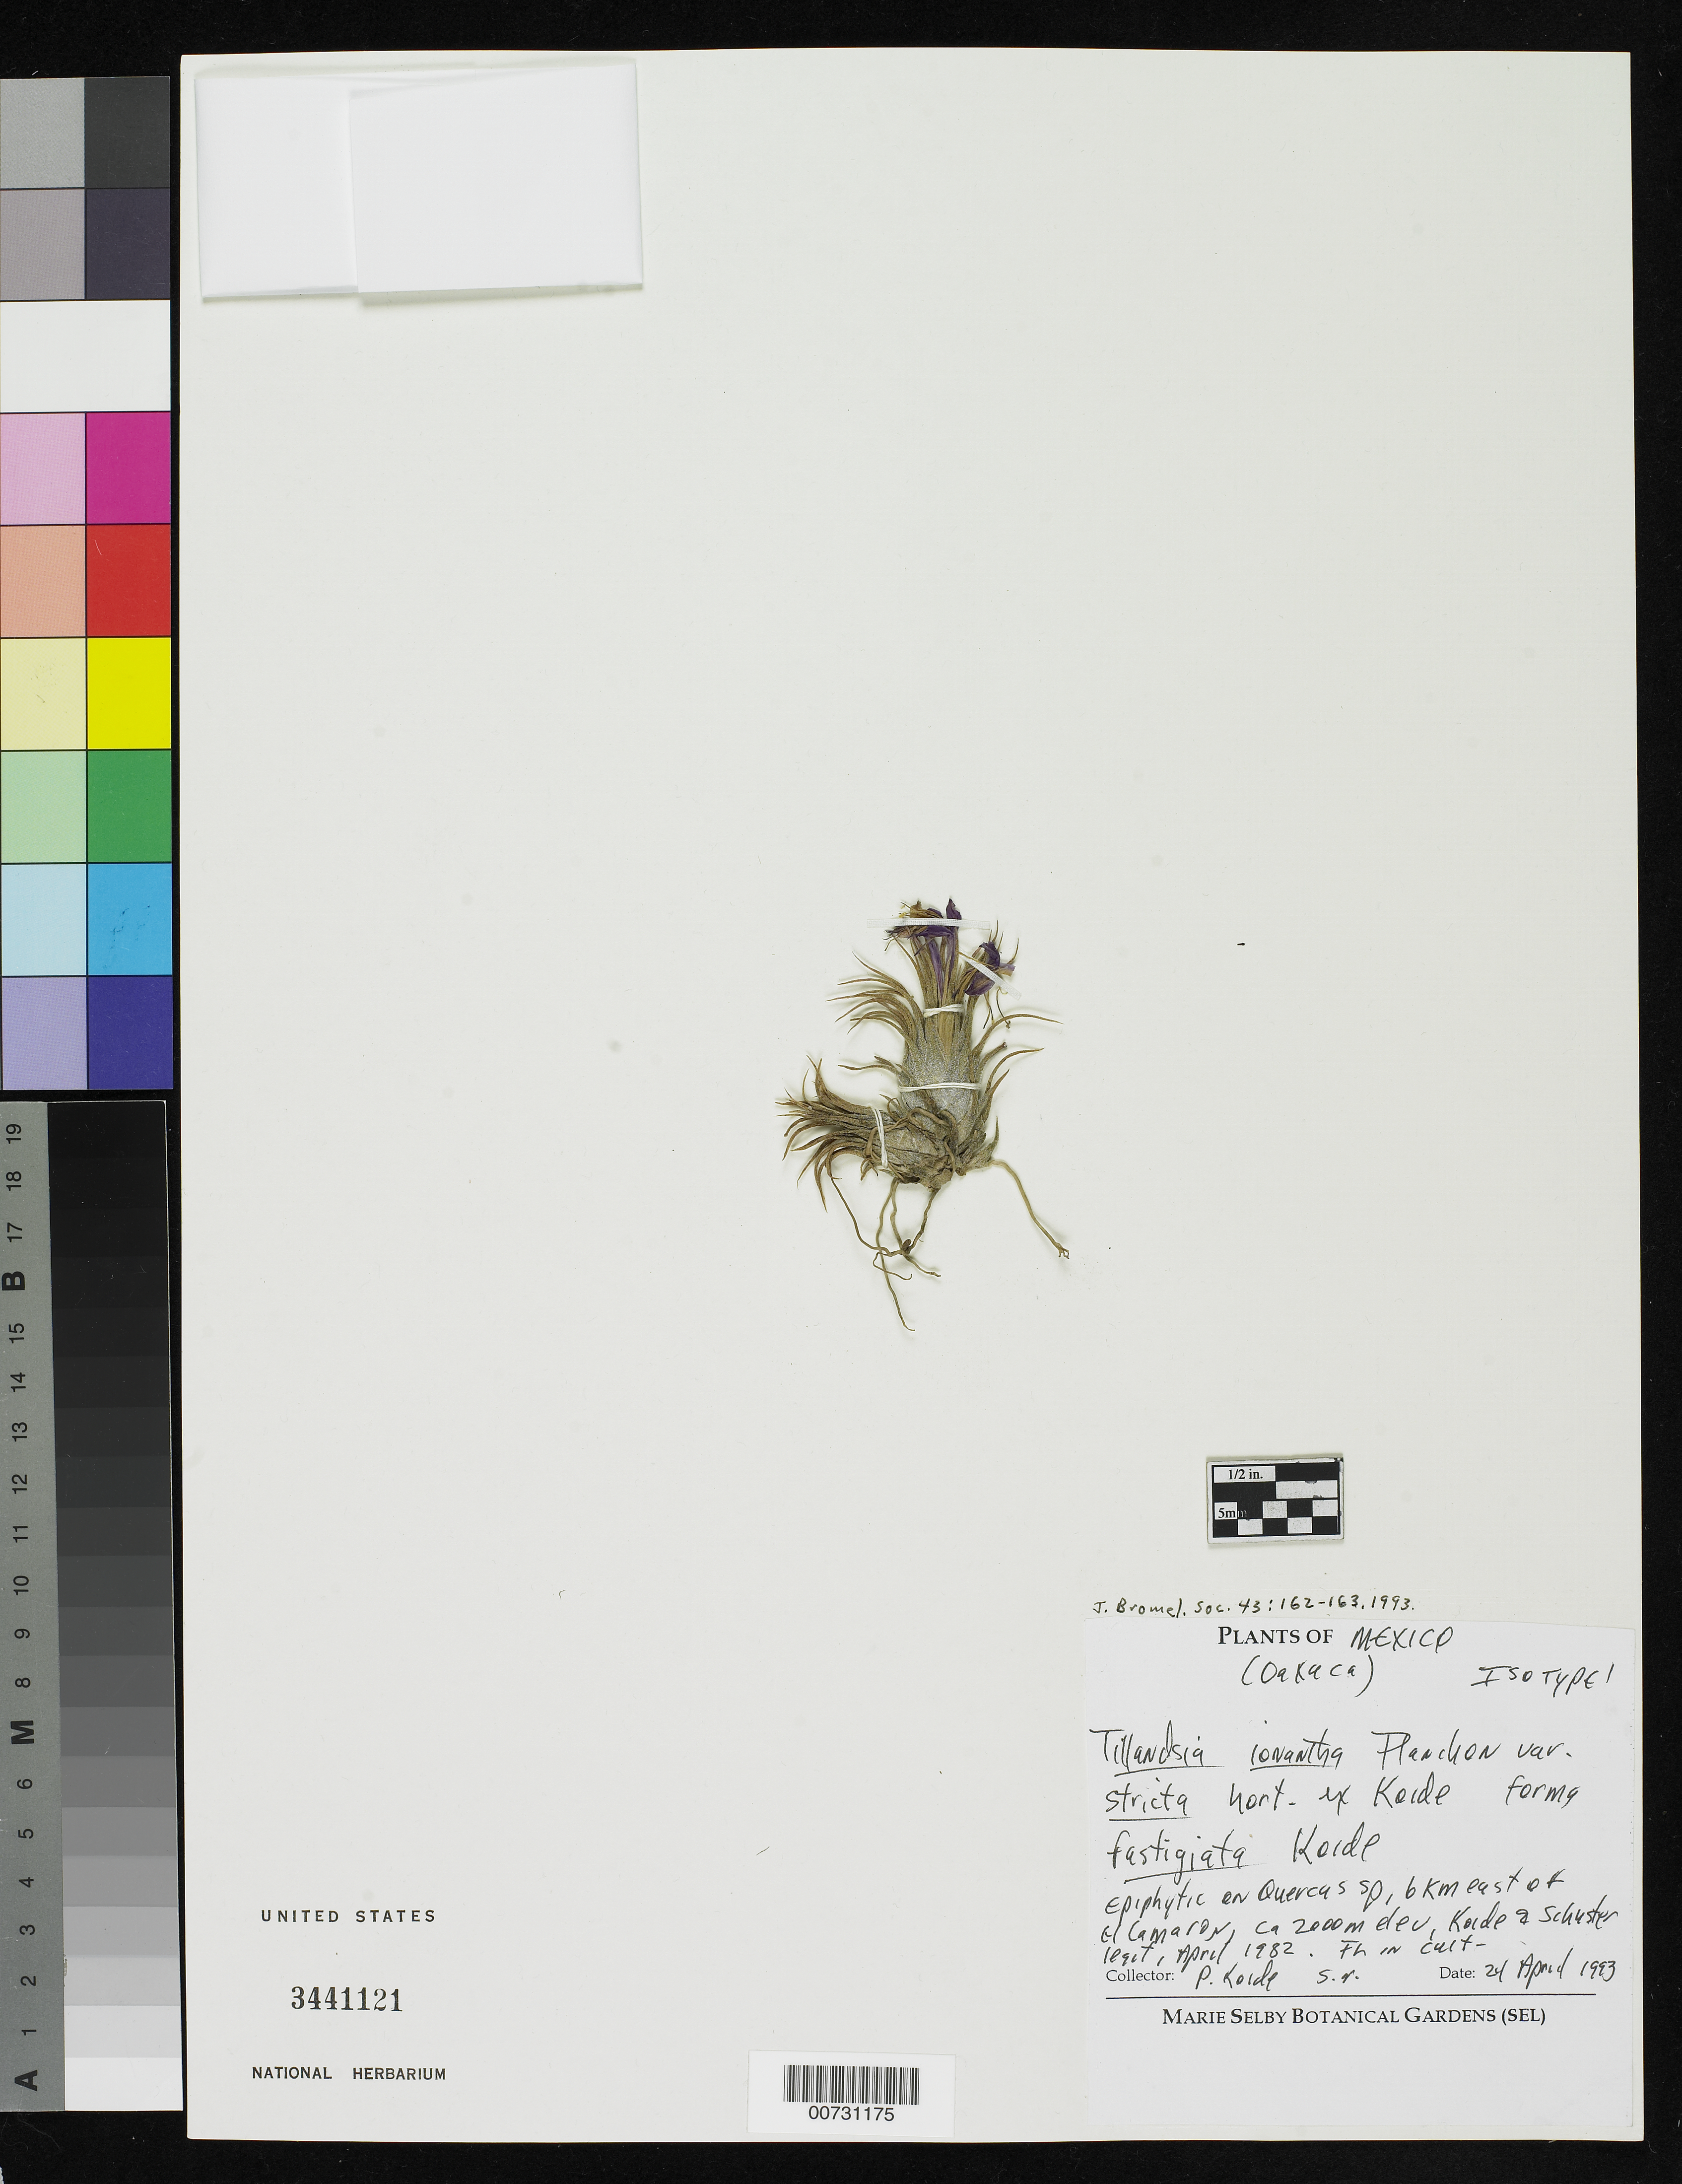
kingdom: Plantae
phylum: Tracheophyta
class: Liliopsida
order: Poales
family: Bromeliaceae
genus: Tillandsia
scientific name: Tillandsia ionantha f. fastigiata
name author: Koide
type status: Isotype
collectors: P. Koide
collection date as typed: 24 Apr 1993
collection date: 1993-04-24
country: Mexico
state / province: Oaxaca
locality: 6 km east of El Camaron.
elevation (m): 2000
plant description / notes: Orig. Koide & Schuster legit, April 1982. Fl. in cult. [at Bird Rock Tropicals, Carlsbad, California, acc. to holotype at SEL]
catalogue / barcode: US 3441121